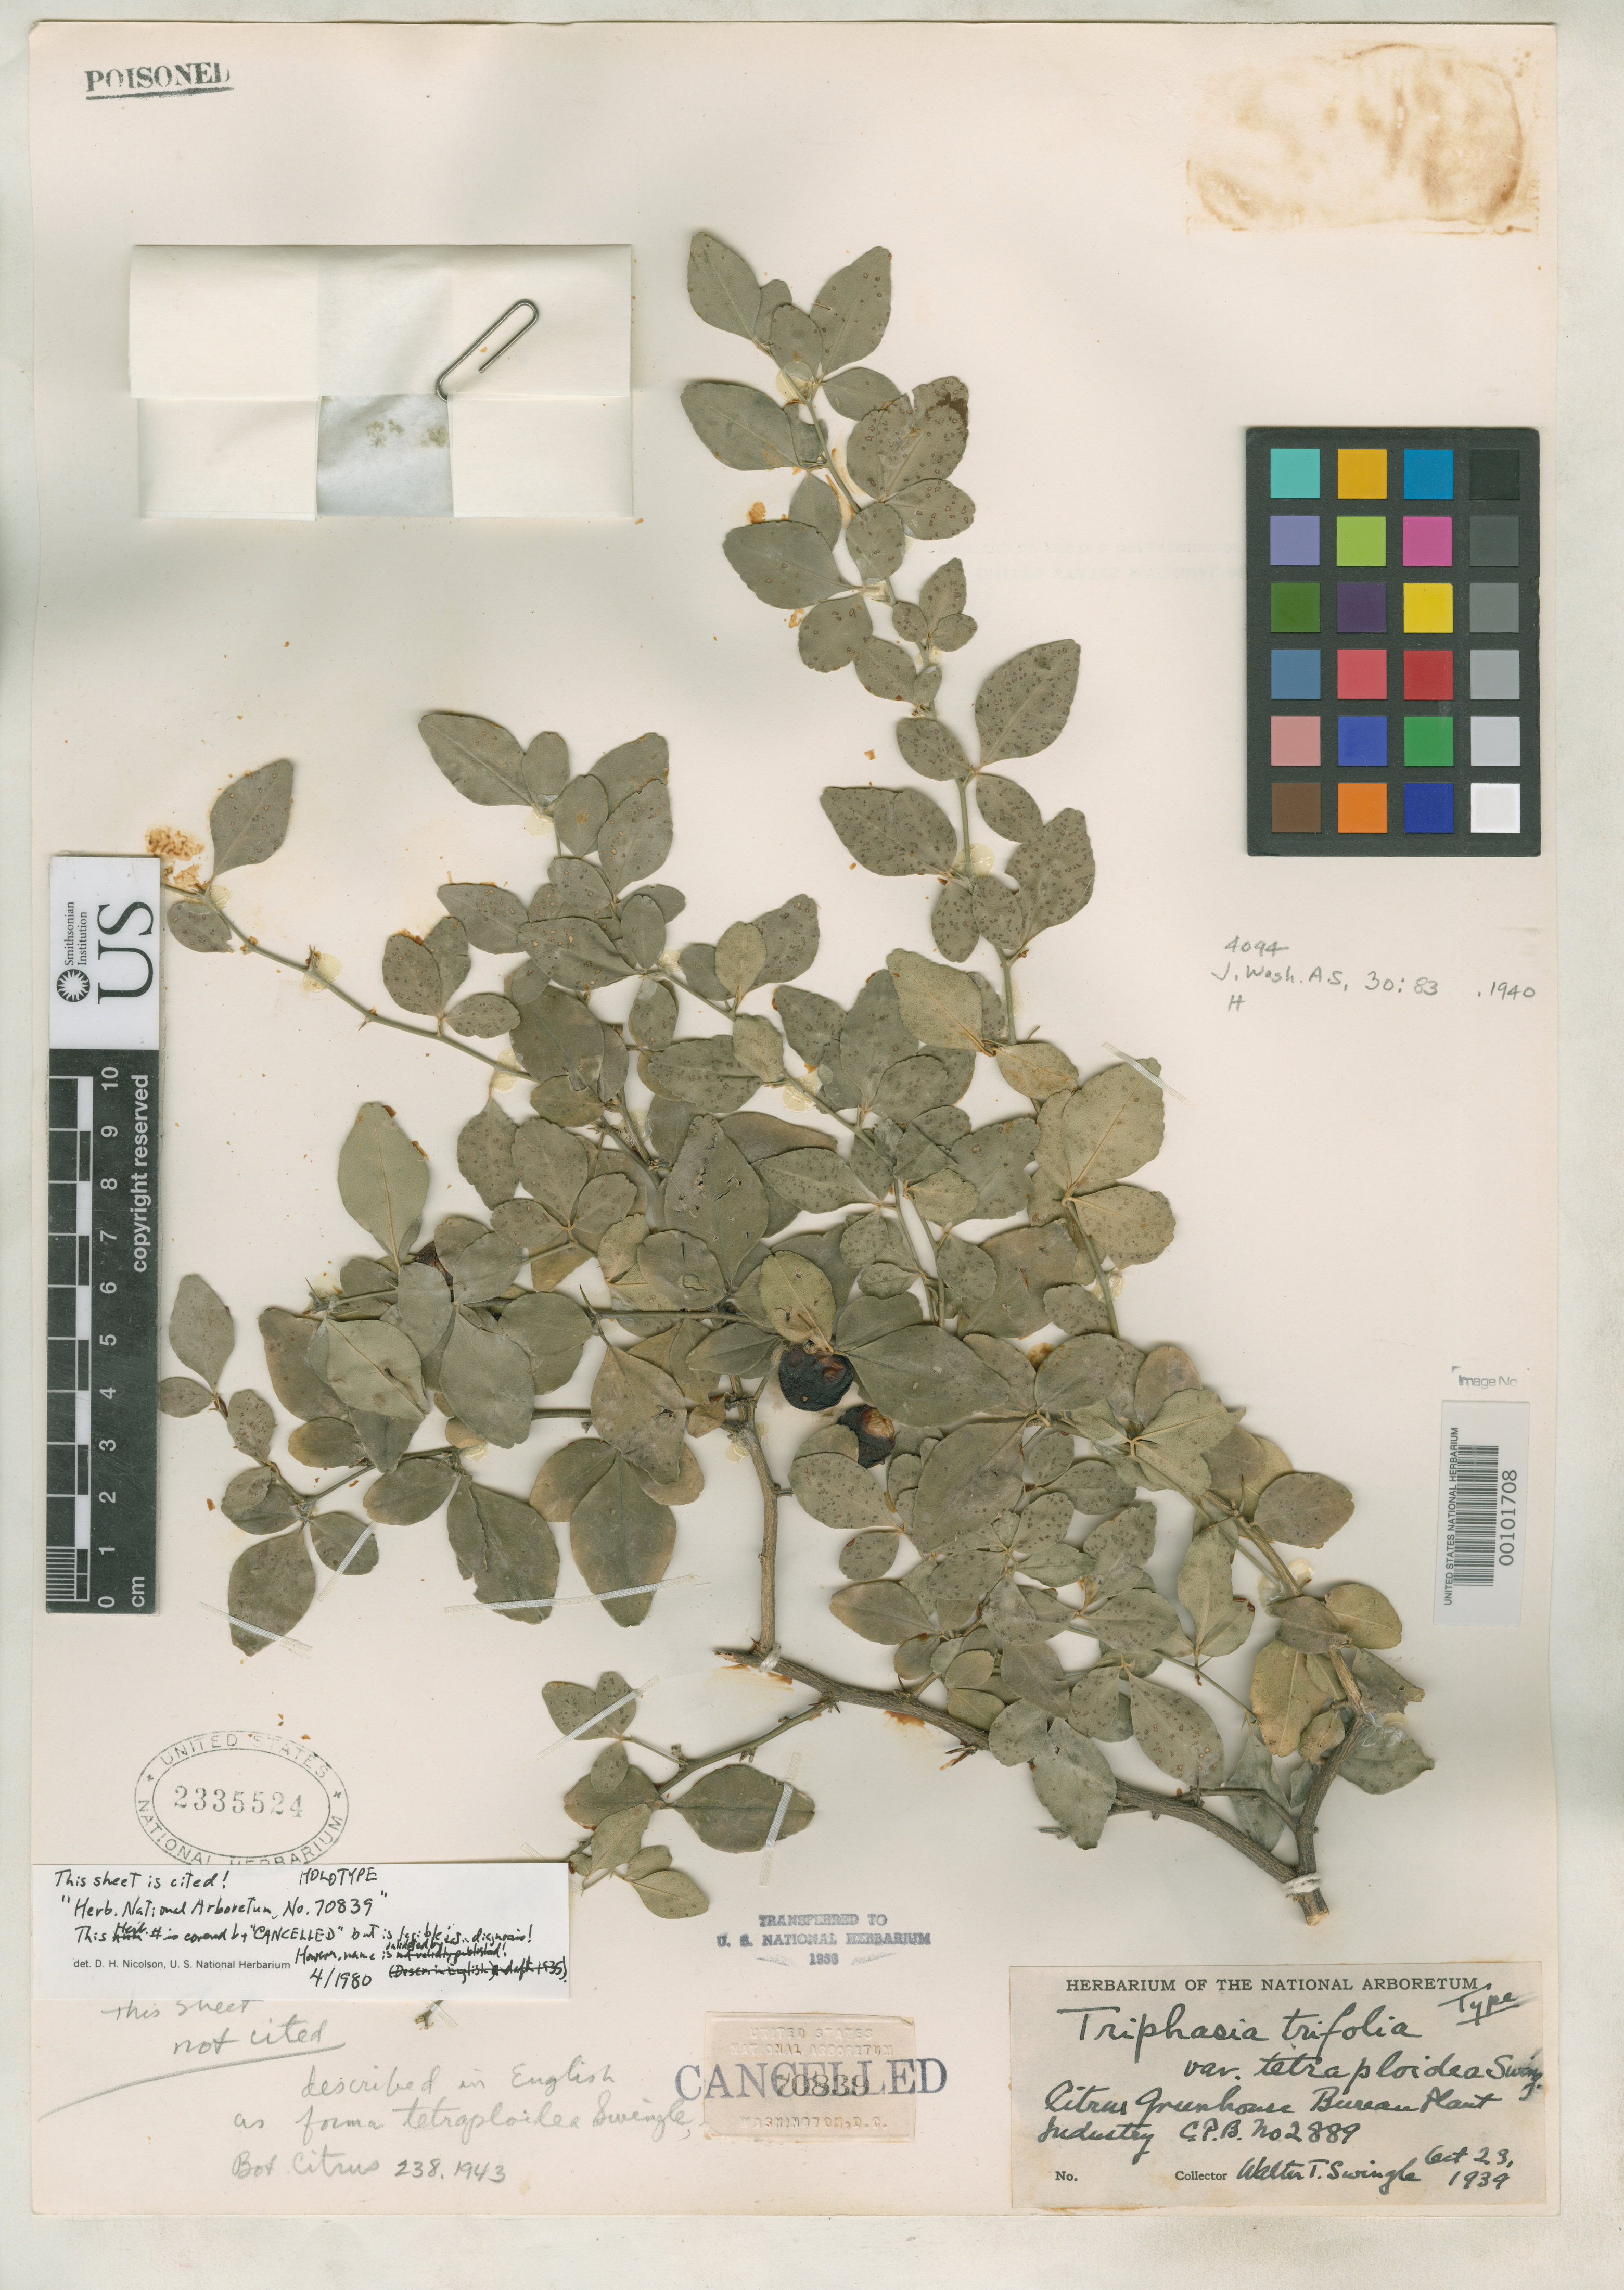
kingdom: Plantae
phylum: Tracheophyta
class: Magnoliopsida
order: Sapindales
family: Rutaceae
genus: Triphasia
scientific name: Triphasia trifolia var. tetraploidea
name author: Swingle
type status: Holotype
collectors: W. T. Swingle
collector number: C.P.B. 2889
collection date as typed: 23 Oct 1939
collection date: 1939-10-23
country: United States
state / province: Maryland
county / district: Prince George's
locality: Beltsville.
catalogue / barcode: US 2335524